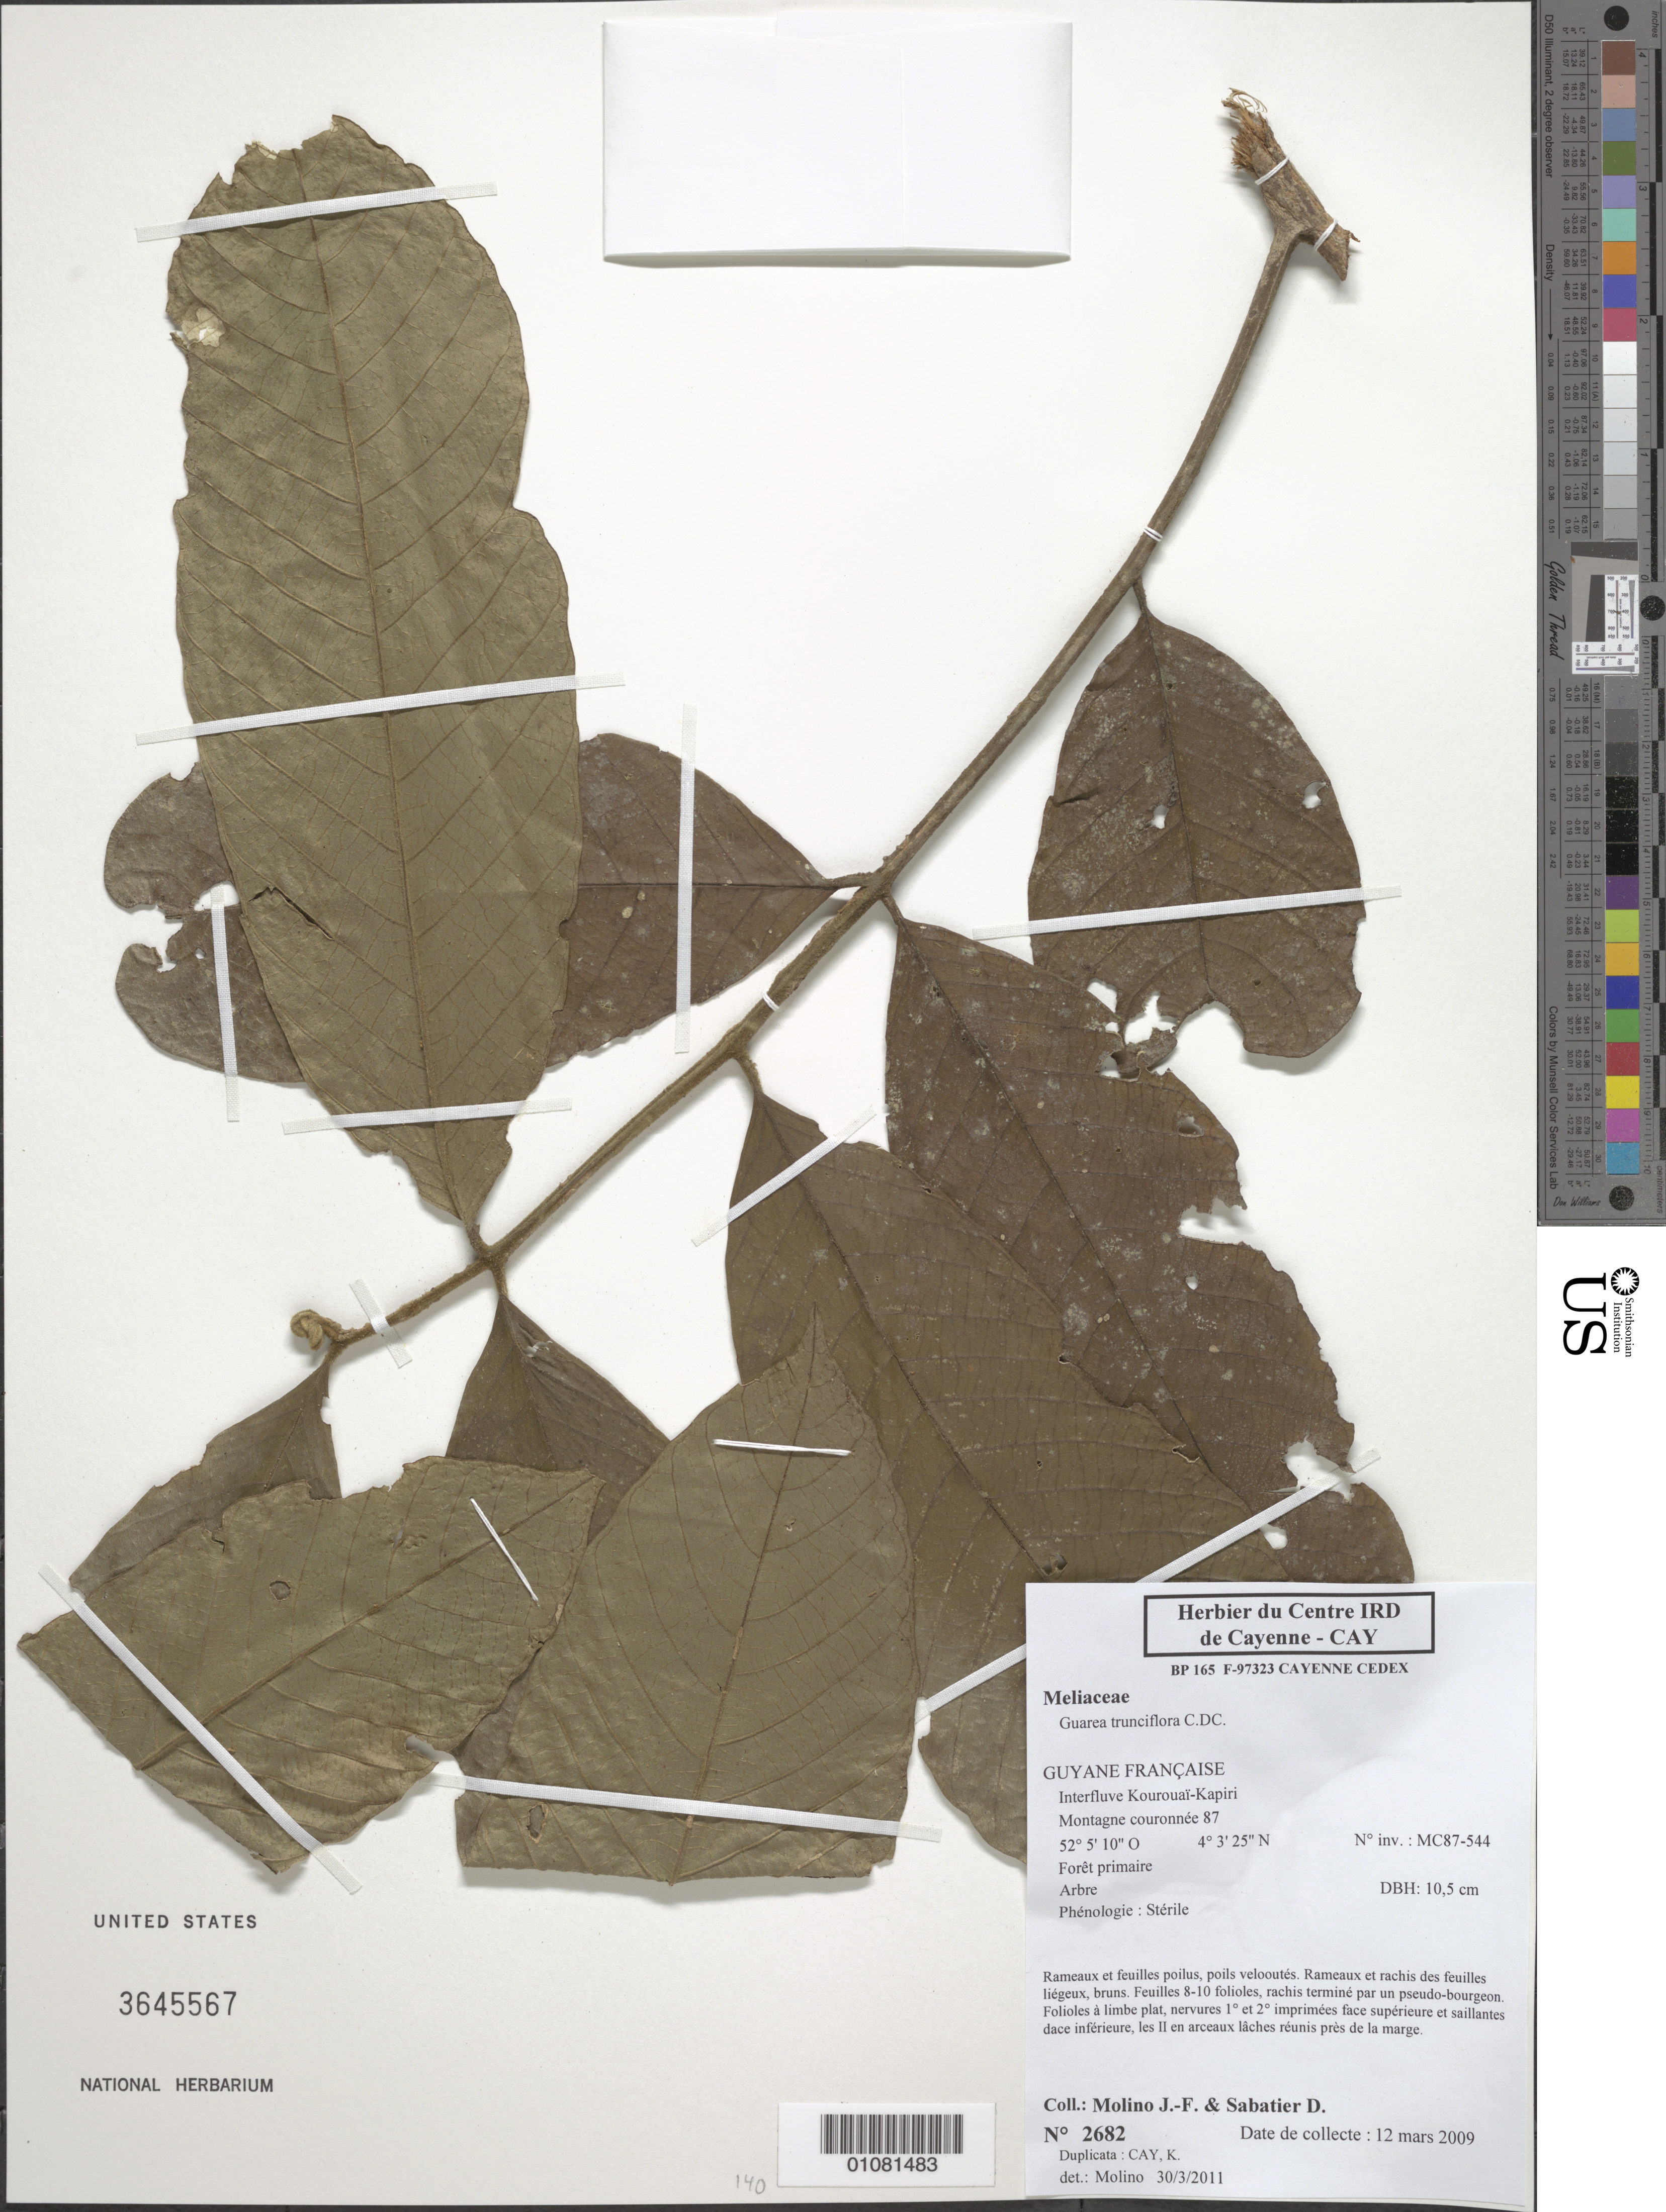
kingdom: Plantae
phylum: Tracheophyta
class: Magnoliopsida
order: Sapindales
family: Meliaceae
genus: Guarea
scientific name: Guarea trunciflora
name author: C. DC.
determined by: Molino, J. F.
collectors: J. Molino & D. Sabatier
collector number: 2682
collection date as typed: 12-Mar-09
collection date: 2009-03-12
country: French Guiana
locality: Interfluve Korourouaï-Kapiri. Montagne couronnée 87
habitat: Foret primaire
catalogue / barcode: US 3645567